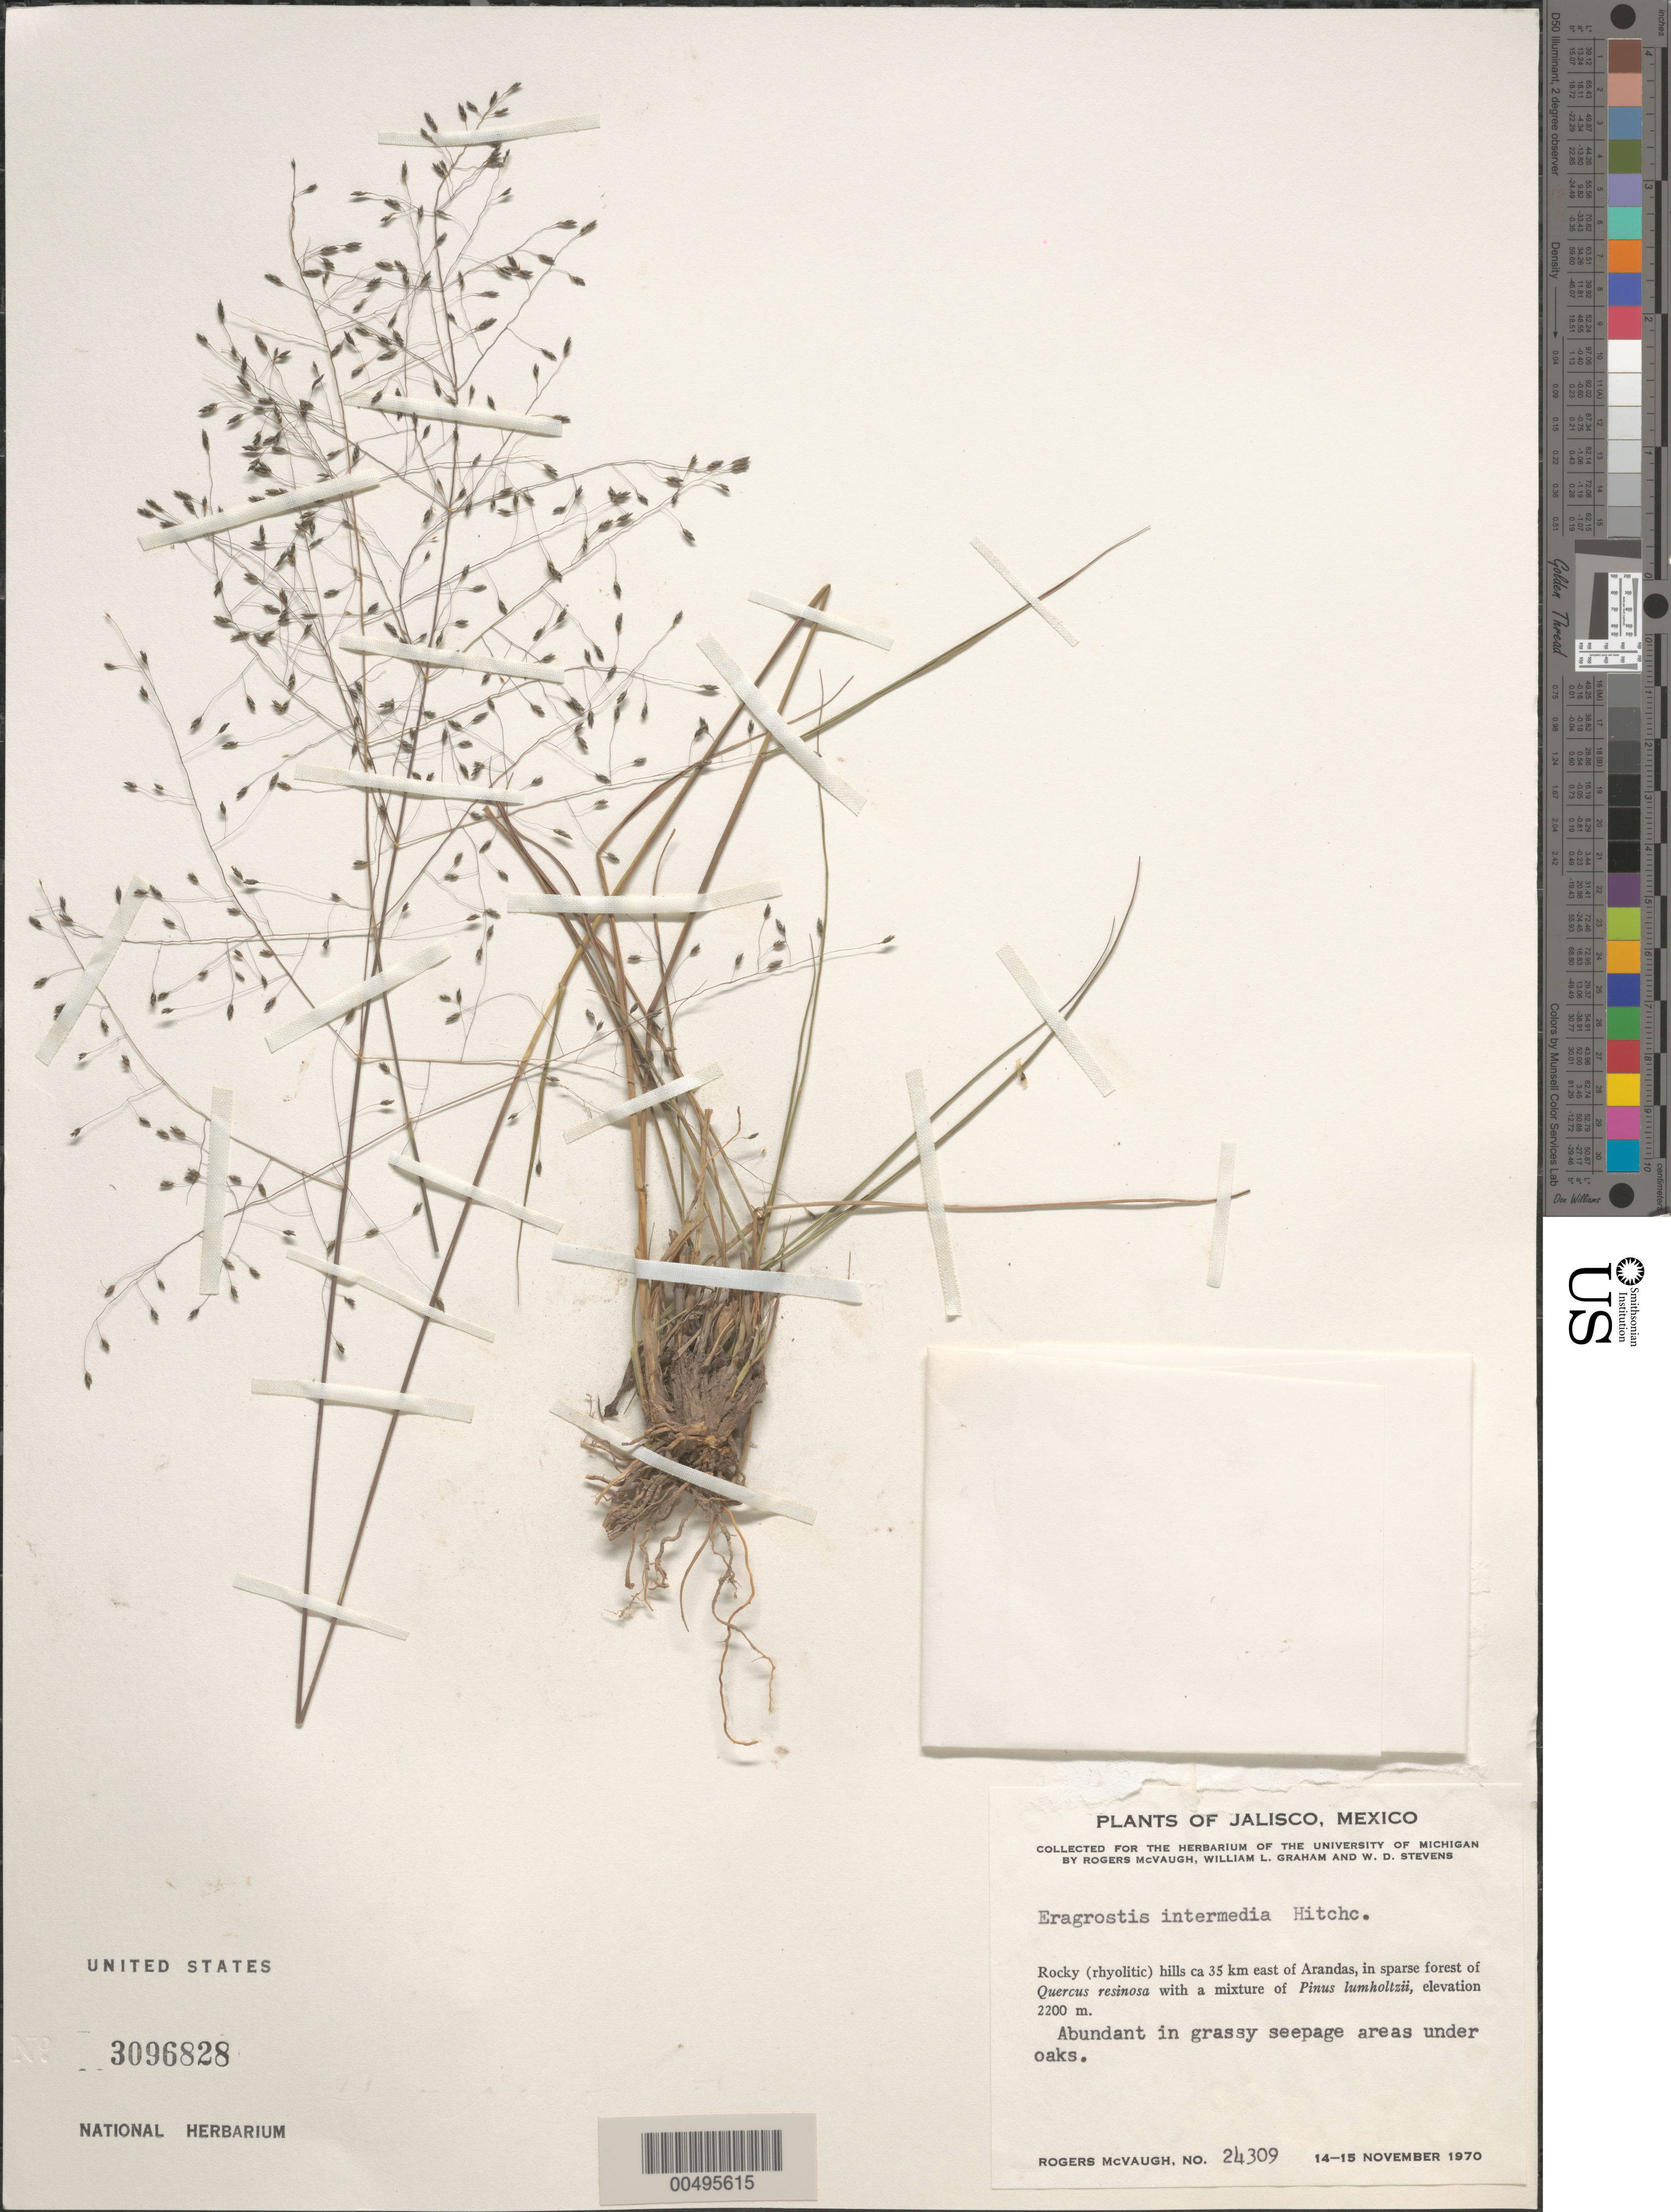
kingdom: Plantae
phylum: Tracheophyta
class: Liliopsida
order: Poales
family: Poaceae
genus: Eragrostis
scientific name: Eragrostis intermedia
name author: Hitchc.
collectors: R. McVaugh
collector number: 24309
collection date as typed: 14 Nov 1970 to 15 Nov 1970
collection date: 1970-11-14/1970-11-15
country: Mexico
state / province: Jalisco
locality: Ca 35 km E of Arandas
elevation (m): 2200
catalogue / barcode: US 3096828